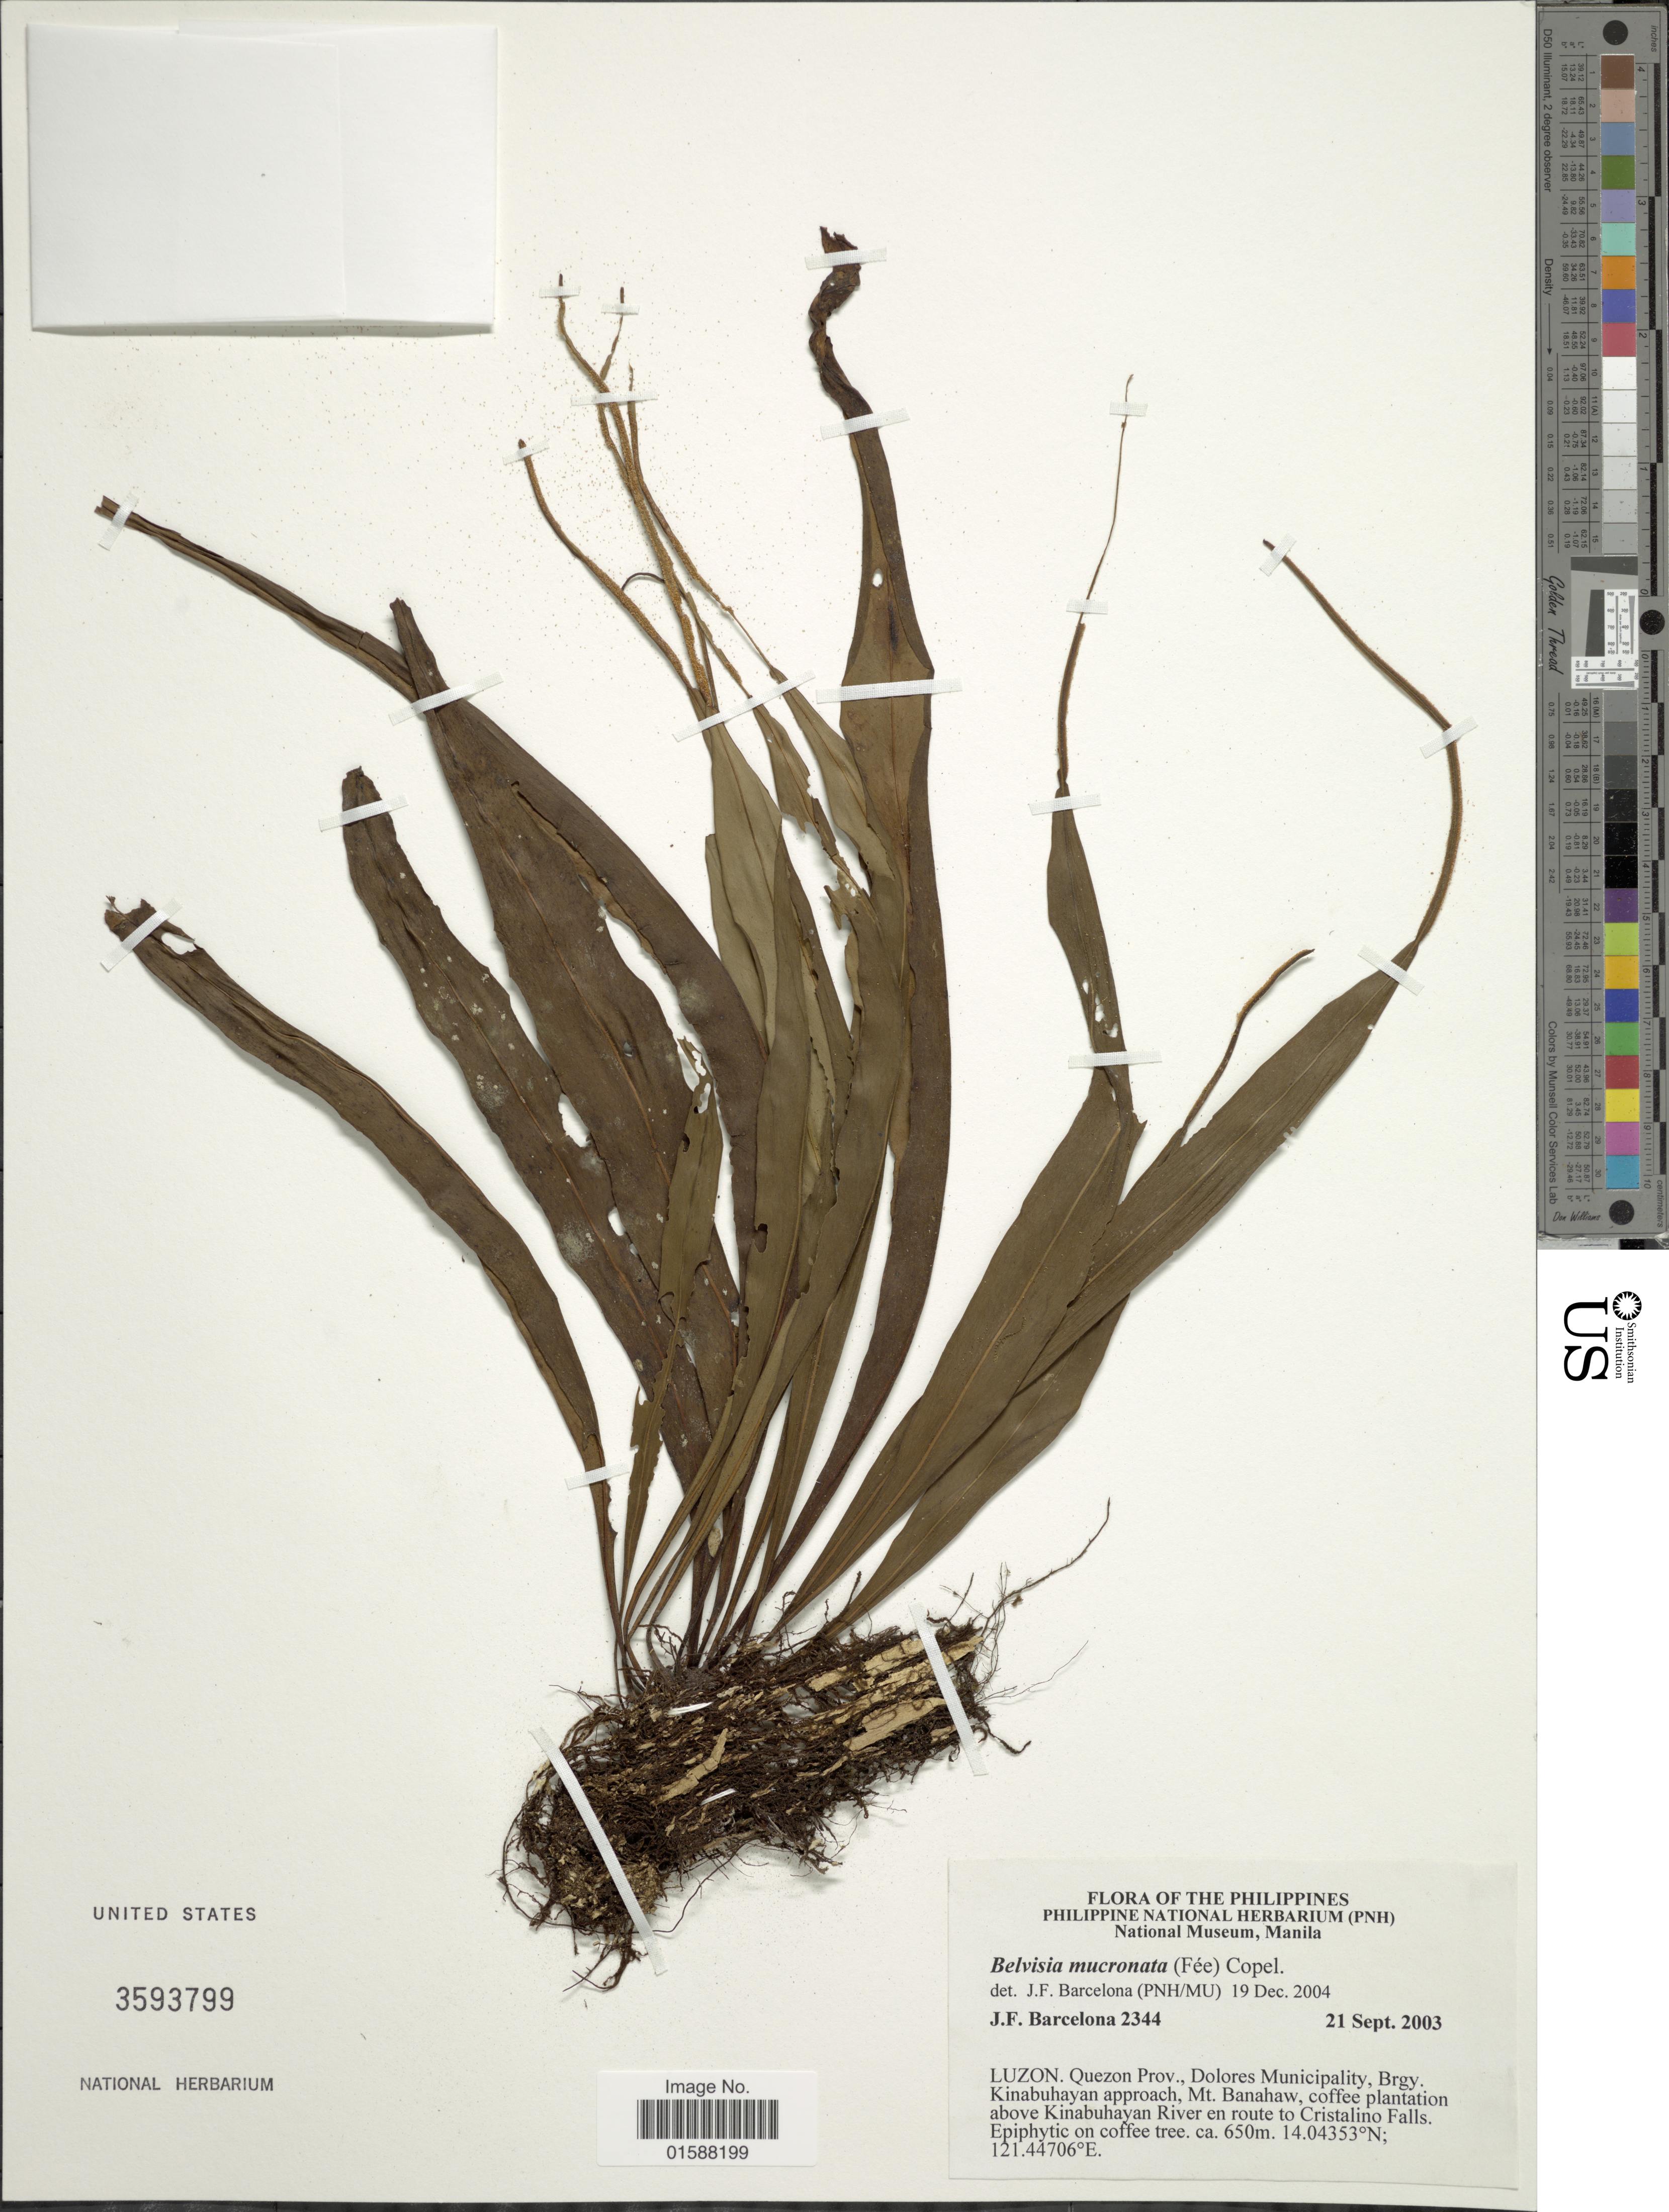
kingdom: Plantae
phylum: Tracheophyta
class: Polypodiopsida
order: Polypodiales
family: Polypodiaceae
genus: Lepisorus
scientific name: Lepisorus mucronatus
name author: (Fée) Li S. Wang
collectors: J. F. Barcelona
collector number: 2344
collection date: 2003-09-21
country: Philippines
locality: Luzon. Quezon Prov., Tayabas Municipality, Brgy. Lalô approach, Mt. Banahaw, coffee plantation above Kinabuhayan River en route to Cristalino Falls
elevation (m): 650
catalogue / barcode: US 3593799